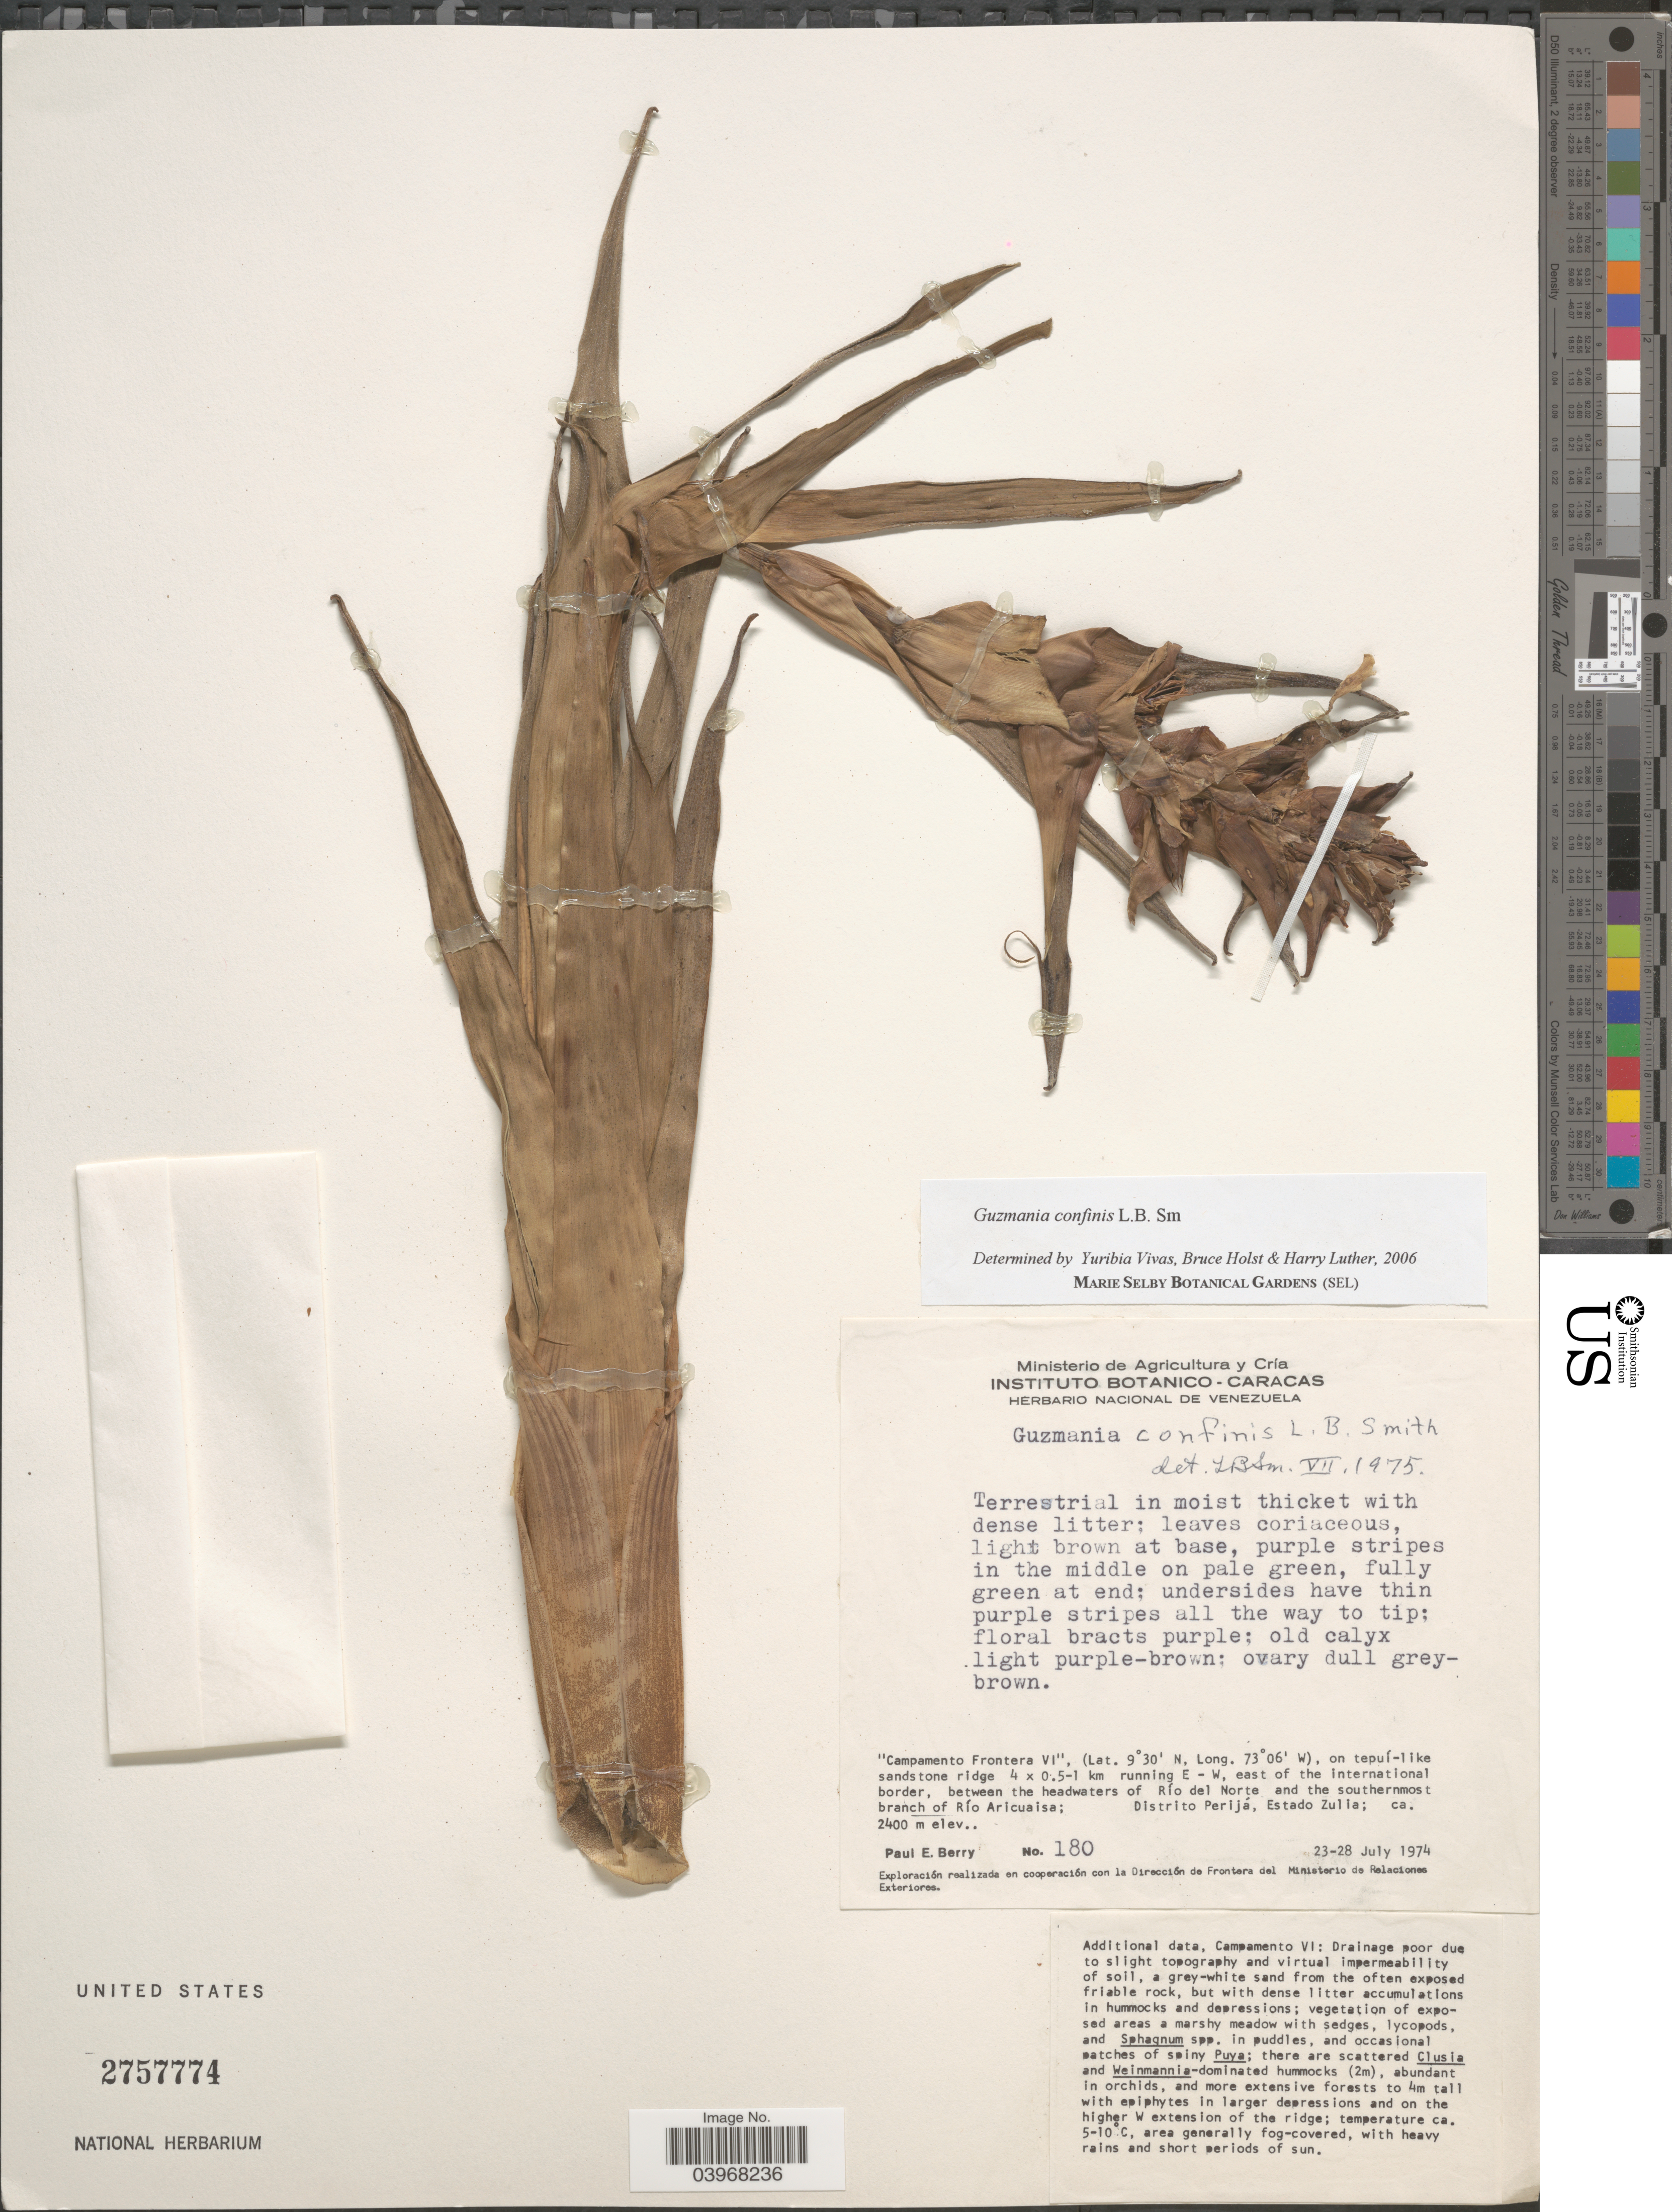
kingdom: Plantae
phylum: Tracheophyta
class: Liliopsida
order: Poales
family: Bromeliaceae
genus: Guzmania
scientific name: Guzmania confinis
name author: L.B. Sm.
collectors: P. E. Berry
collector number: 180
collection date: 1974-07-23/1974-07-28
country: Venezuela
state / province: Zulia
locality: Campamento Frontera VI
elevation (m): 2400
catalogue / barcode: US 2757774